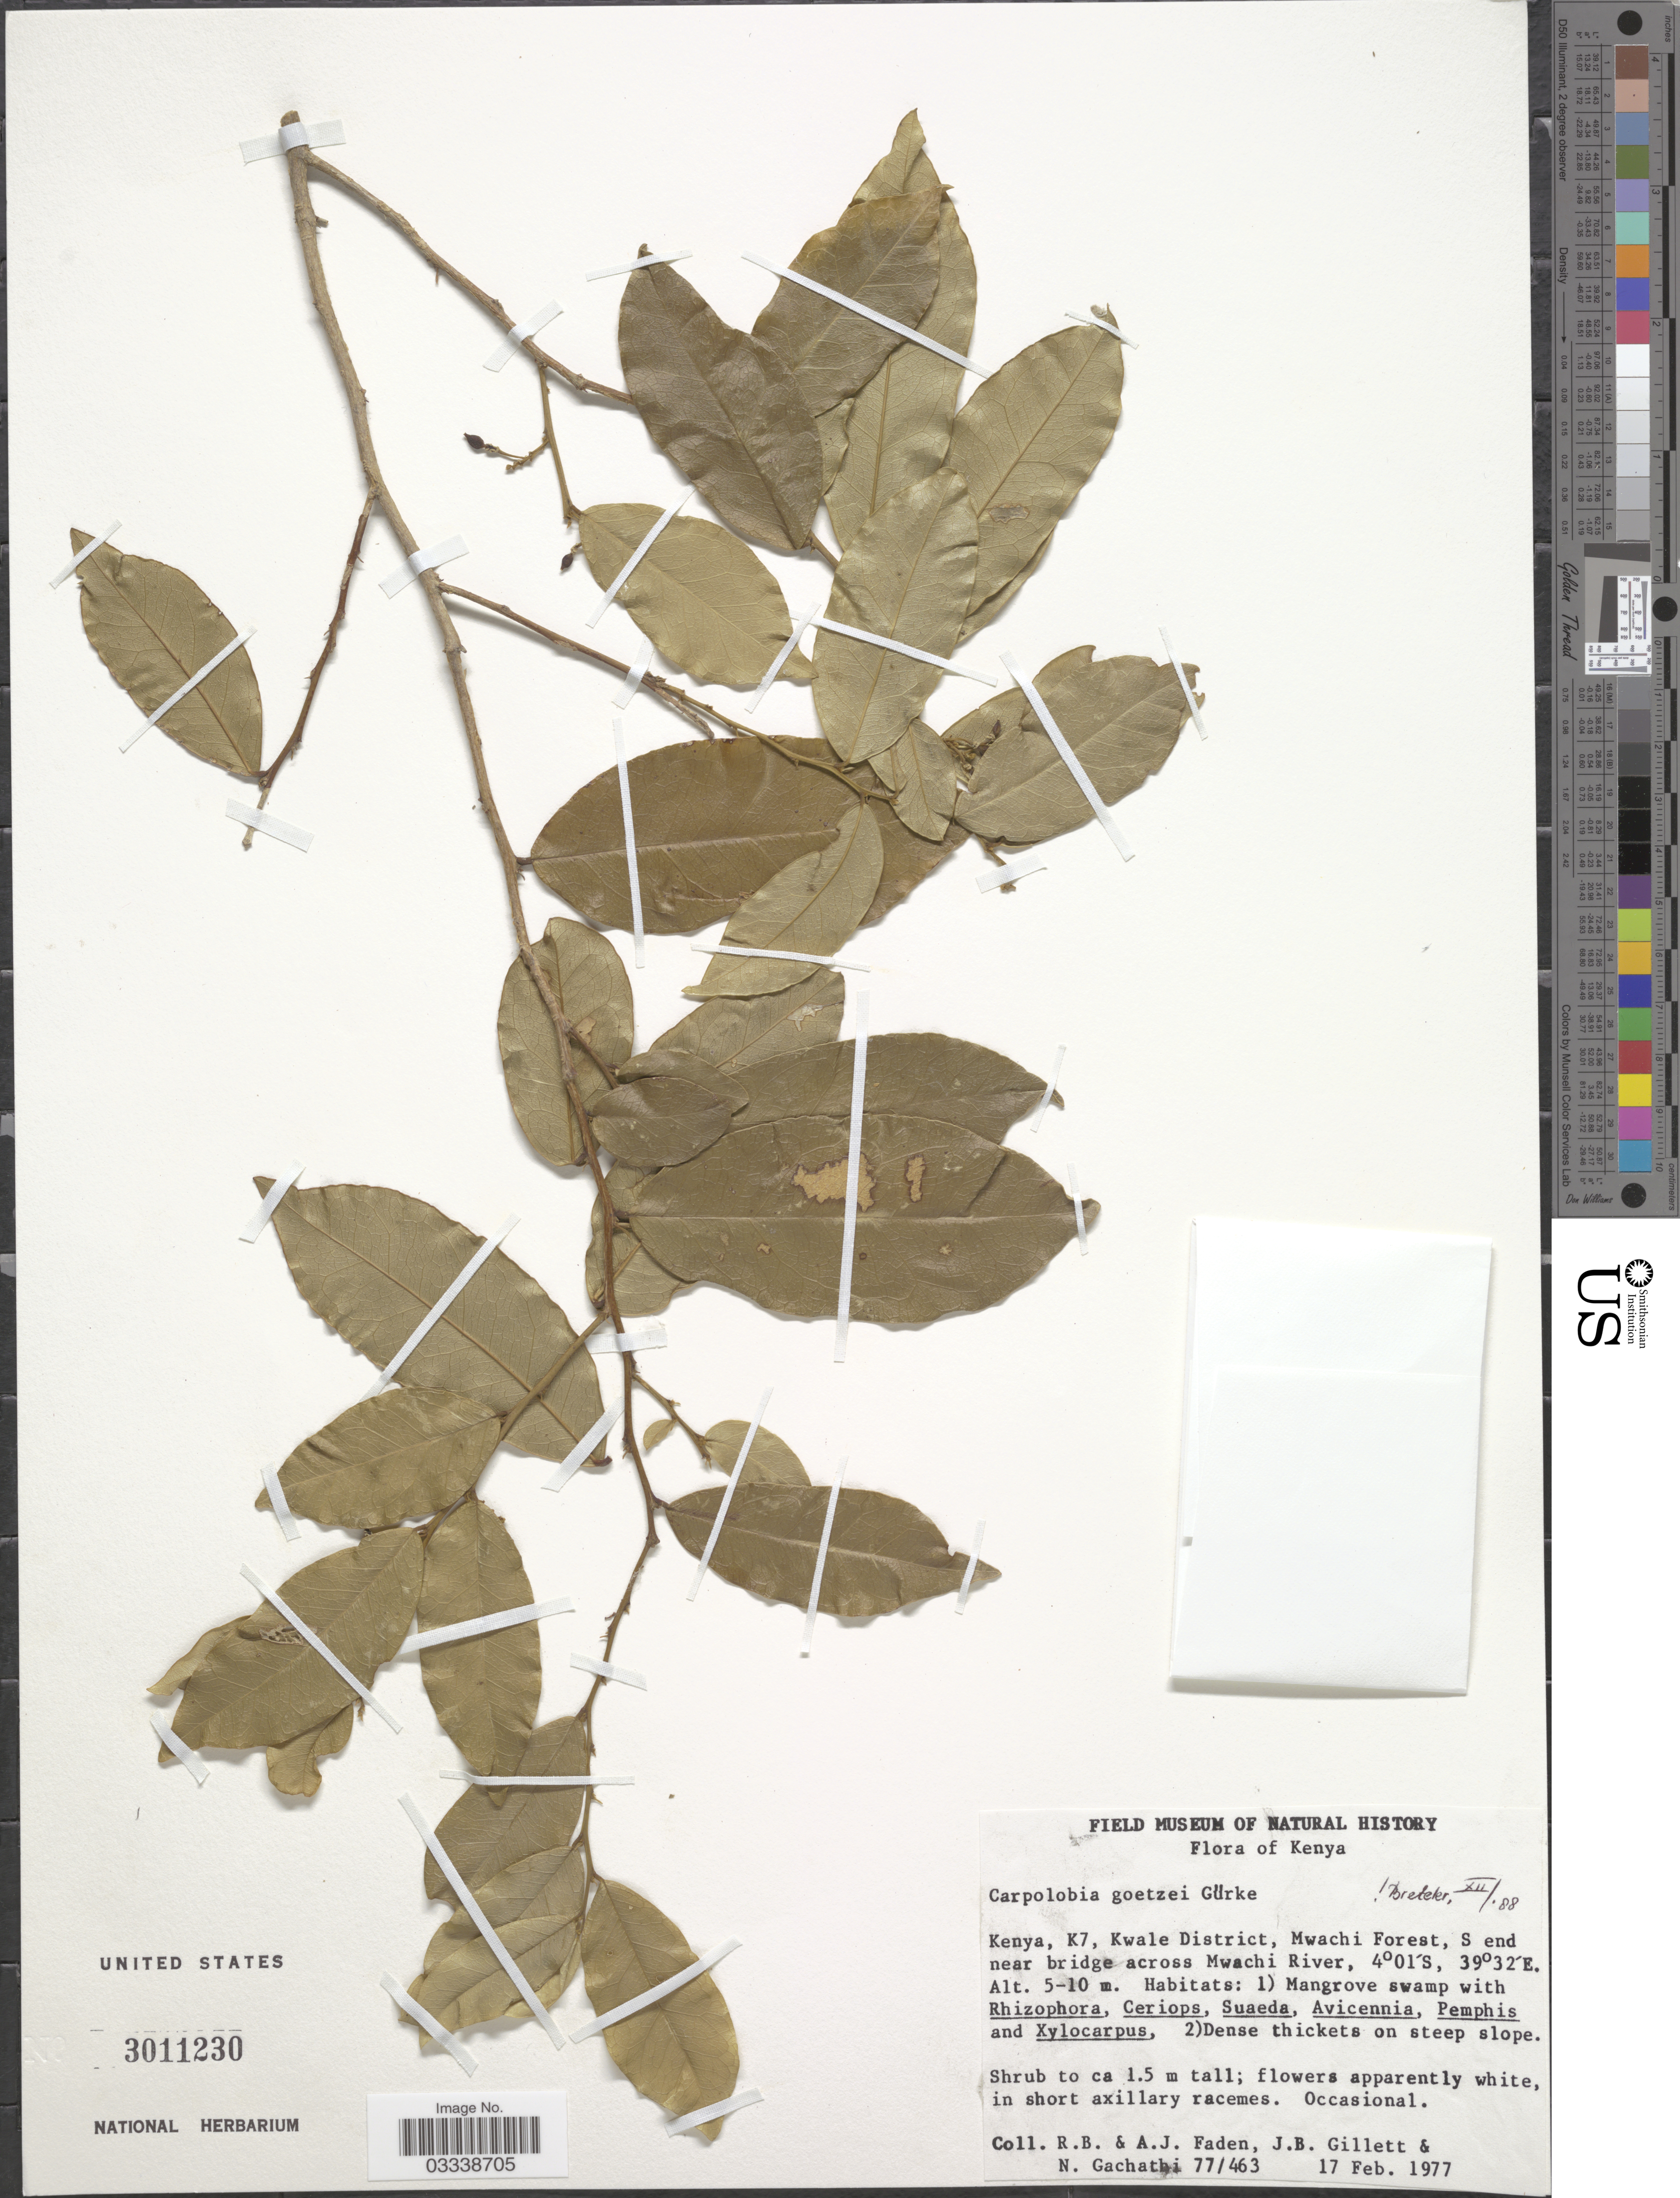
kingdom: Plantae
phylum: Tracheophyta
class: Magnoliopsida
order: Fabales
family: Polygalaceae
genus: Carpolobia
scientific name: Carpolobia goetzei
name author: Gürke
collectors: R. B. Faden, A. J. Faden, J. B. Gillett & N. Gachathi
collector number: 77/463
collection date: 1977-02-17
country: Kenya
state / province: Kwale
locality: K7, Kwale District, Mwachi Forest, S end near bridge across Mwachi River.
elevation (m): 5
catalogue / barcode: US 3011230